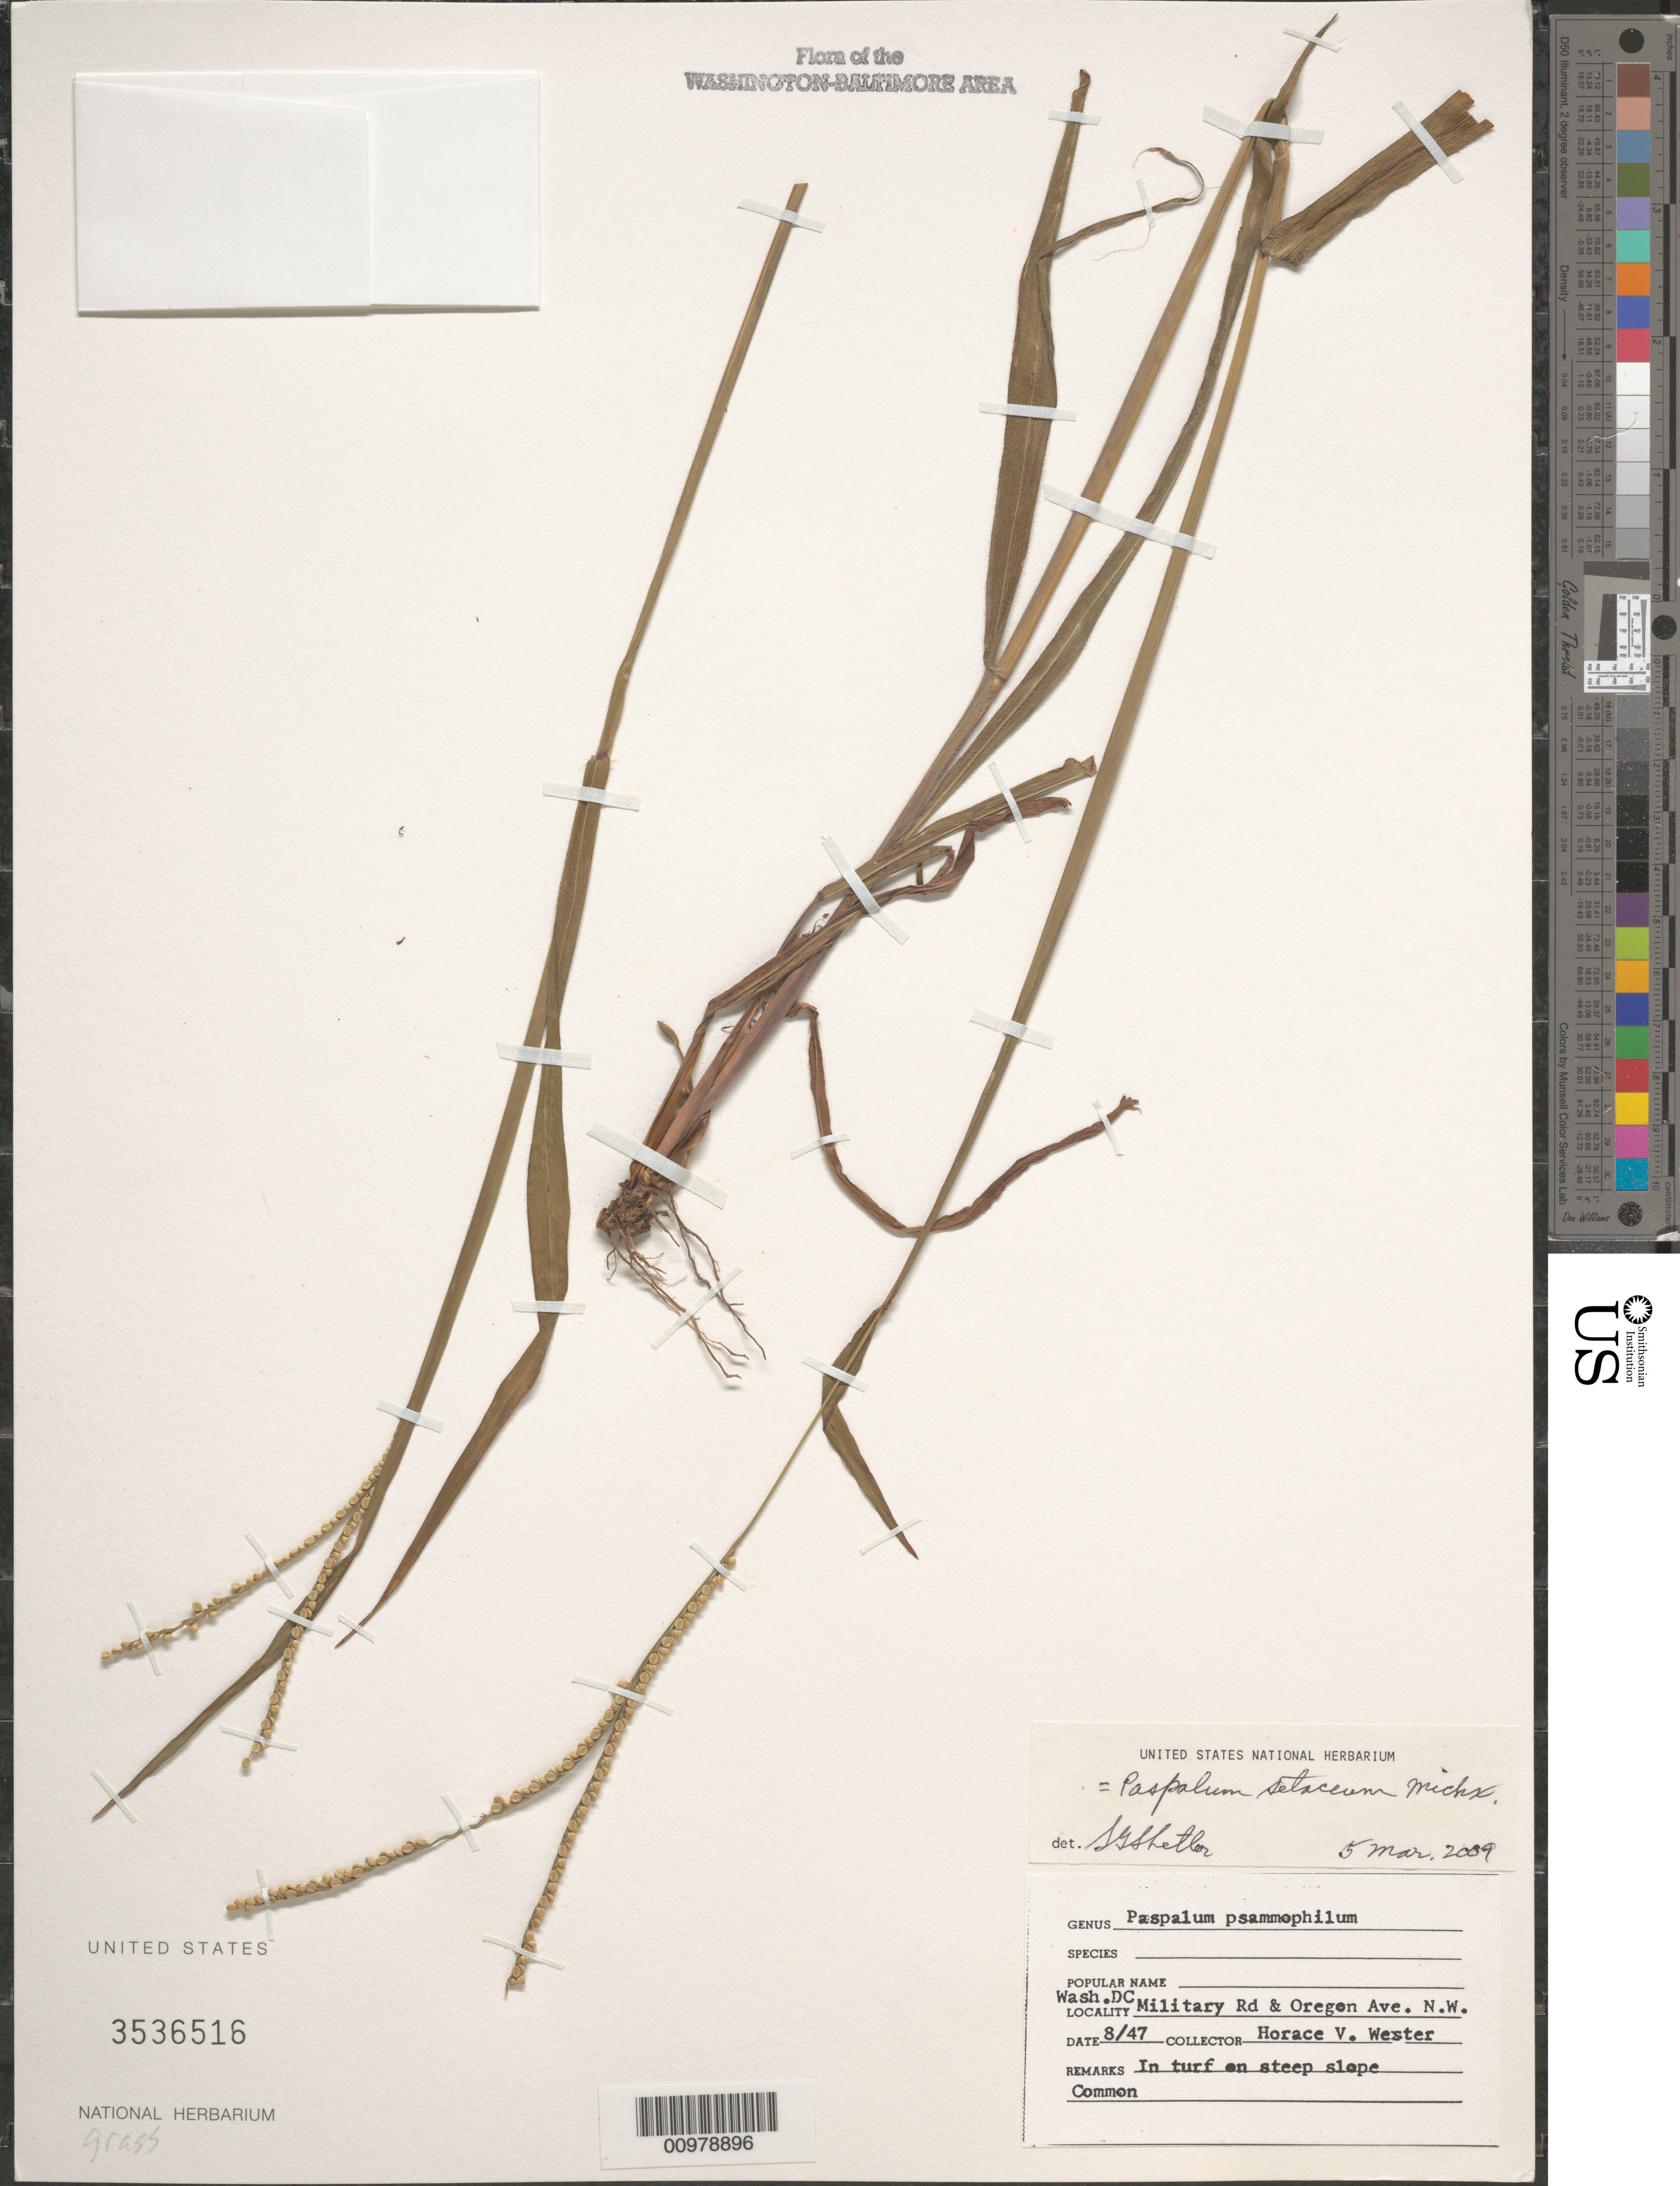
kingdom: Plantae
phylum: Tracheophyta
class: Liliopsida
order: Poales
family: Poaceae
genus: Paspalum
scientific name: Paspalum setaceum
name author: Michx.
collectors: H. Wester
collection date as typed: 8/47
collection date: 1947-08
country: United States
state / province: District of Columbia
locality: Military Rd. & Oregon Ave. NW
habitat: in turf on steep slope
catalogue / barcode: US 3536516